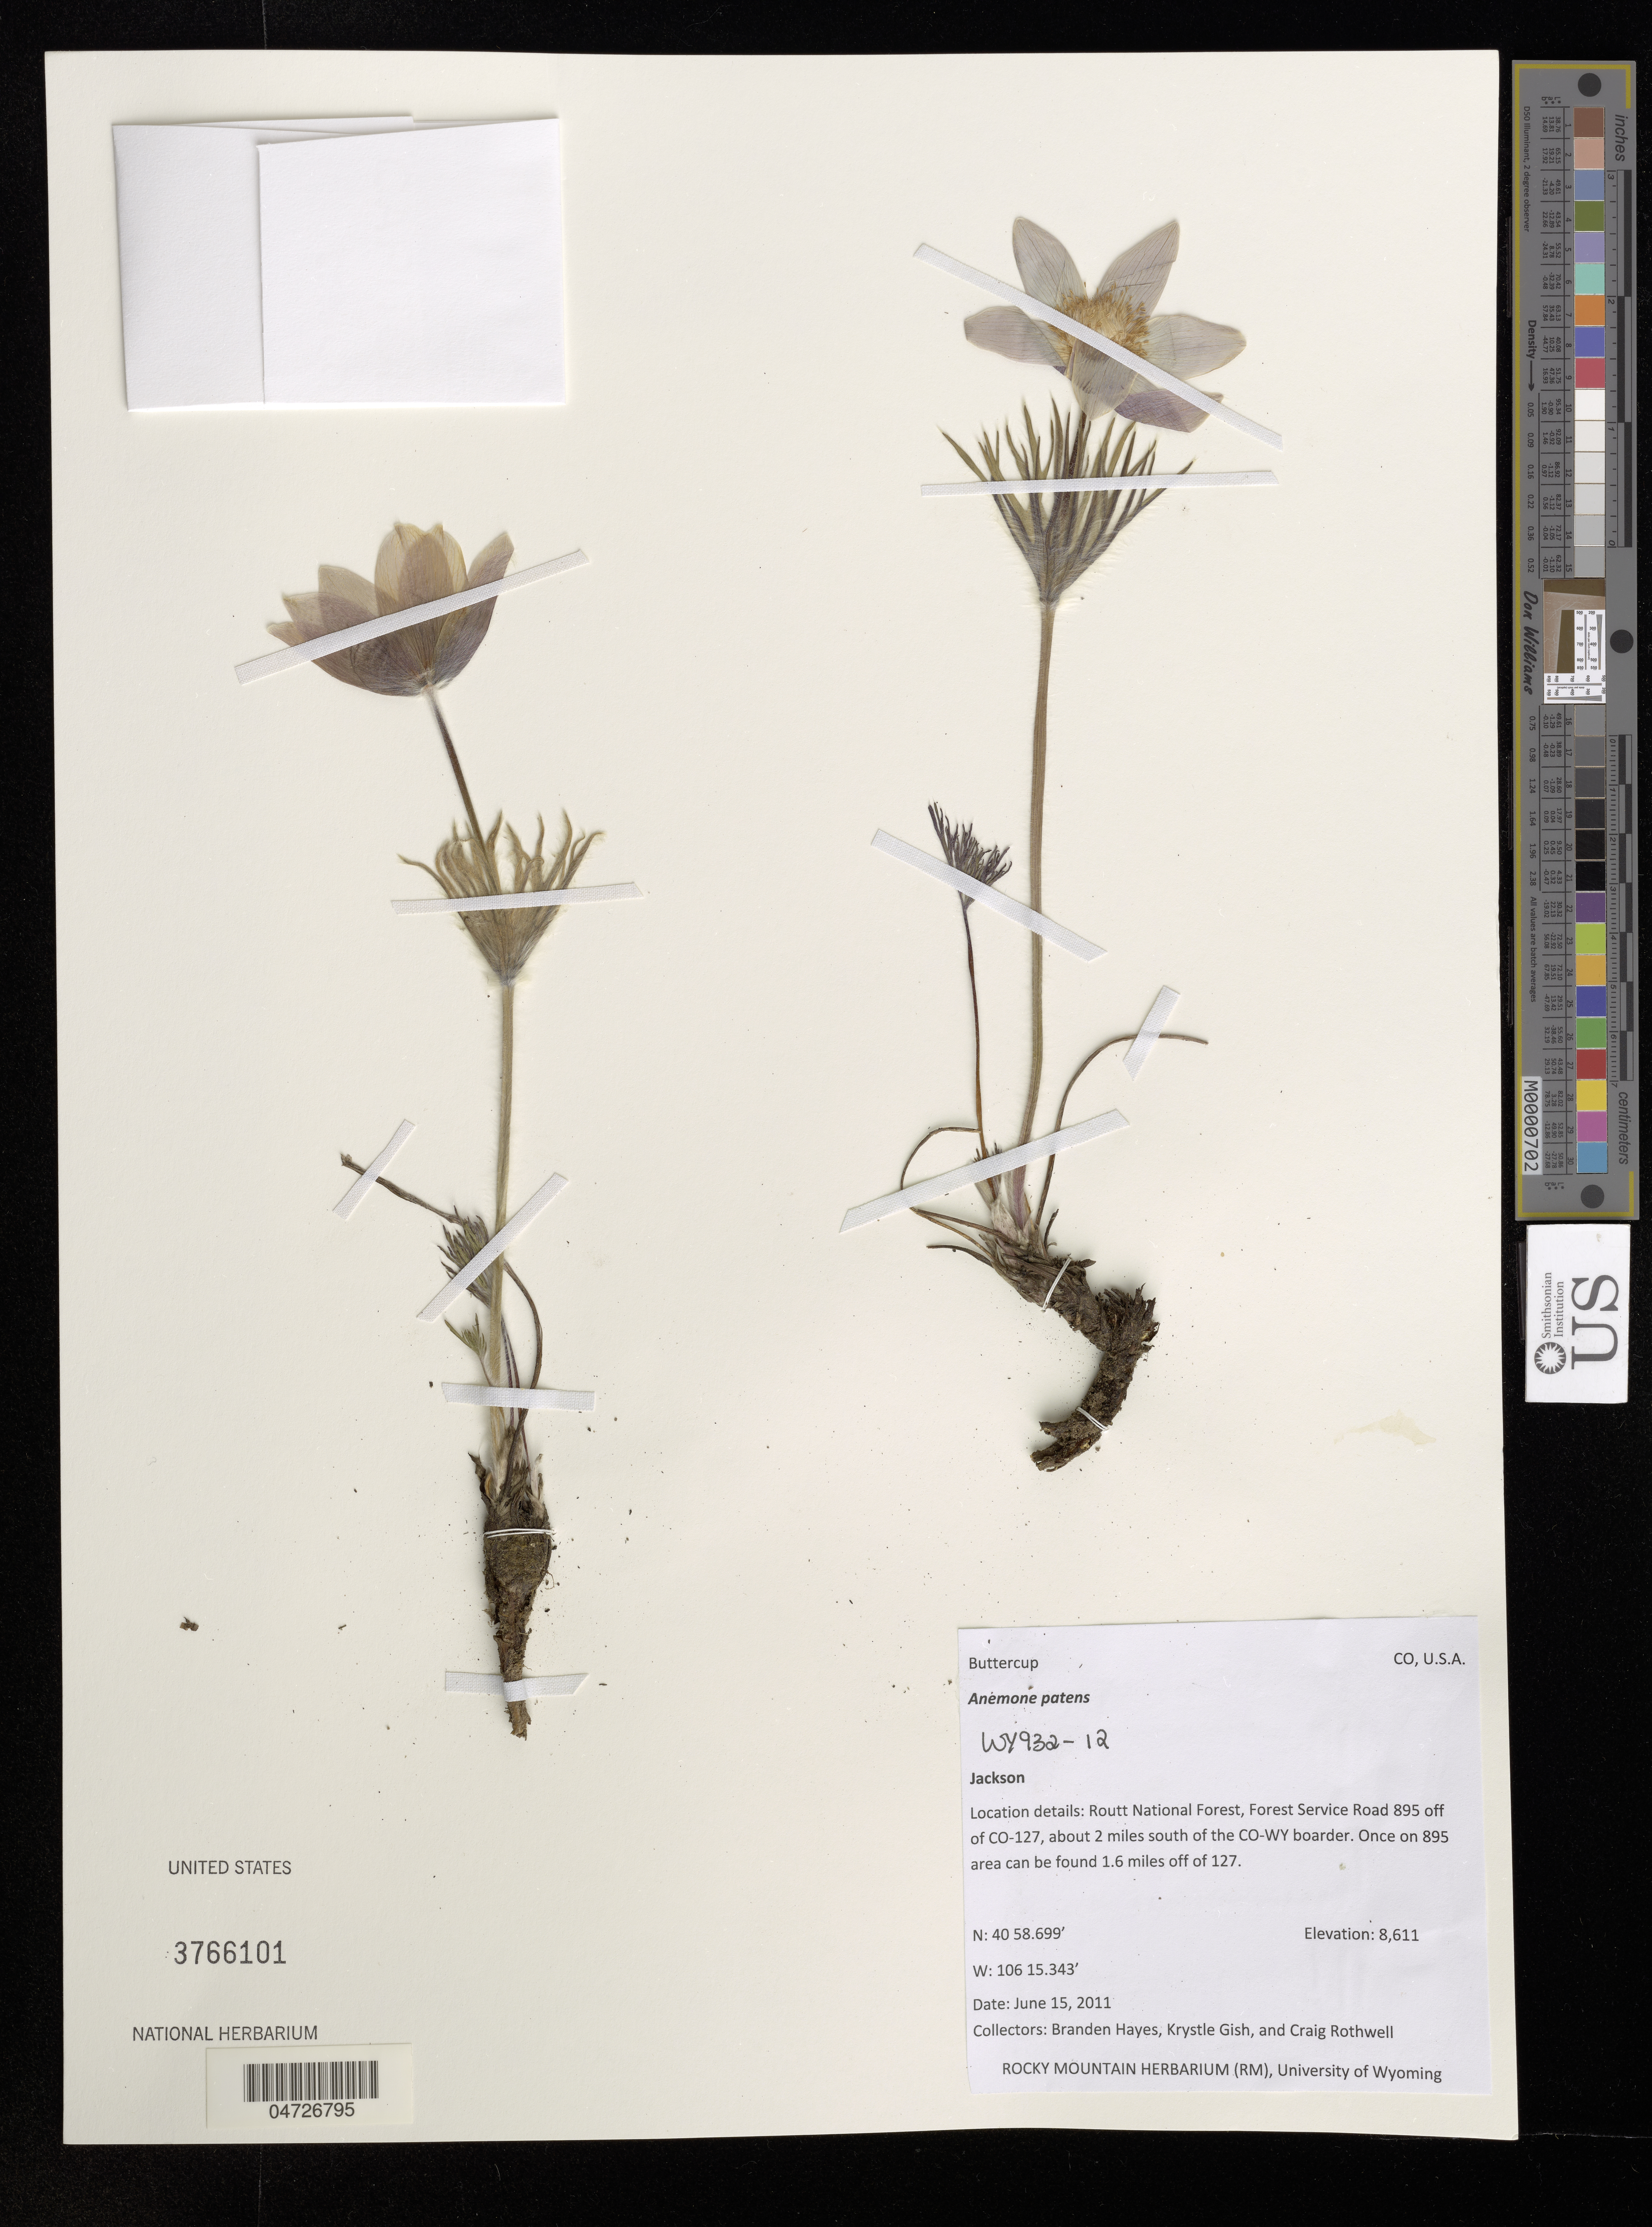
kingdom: Plantae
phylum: Tracheophyta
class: Magnoliopsida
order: Ranunculales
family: Ranunculaceae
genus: Anemone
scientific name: Anemone patens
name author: L.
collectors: B. Hayes, K. Gish & C. Rothwell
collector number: WY932-12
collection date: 2011-06-15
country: United States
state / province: Colorado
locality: Jackson. Routt National Forest, Forest Service Road 895 off of CO-127, about 2 miles south of the CO-WY boarder. Once on 895 area can be found 1.6 miles off of 127.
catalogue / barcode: US 3766101